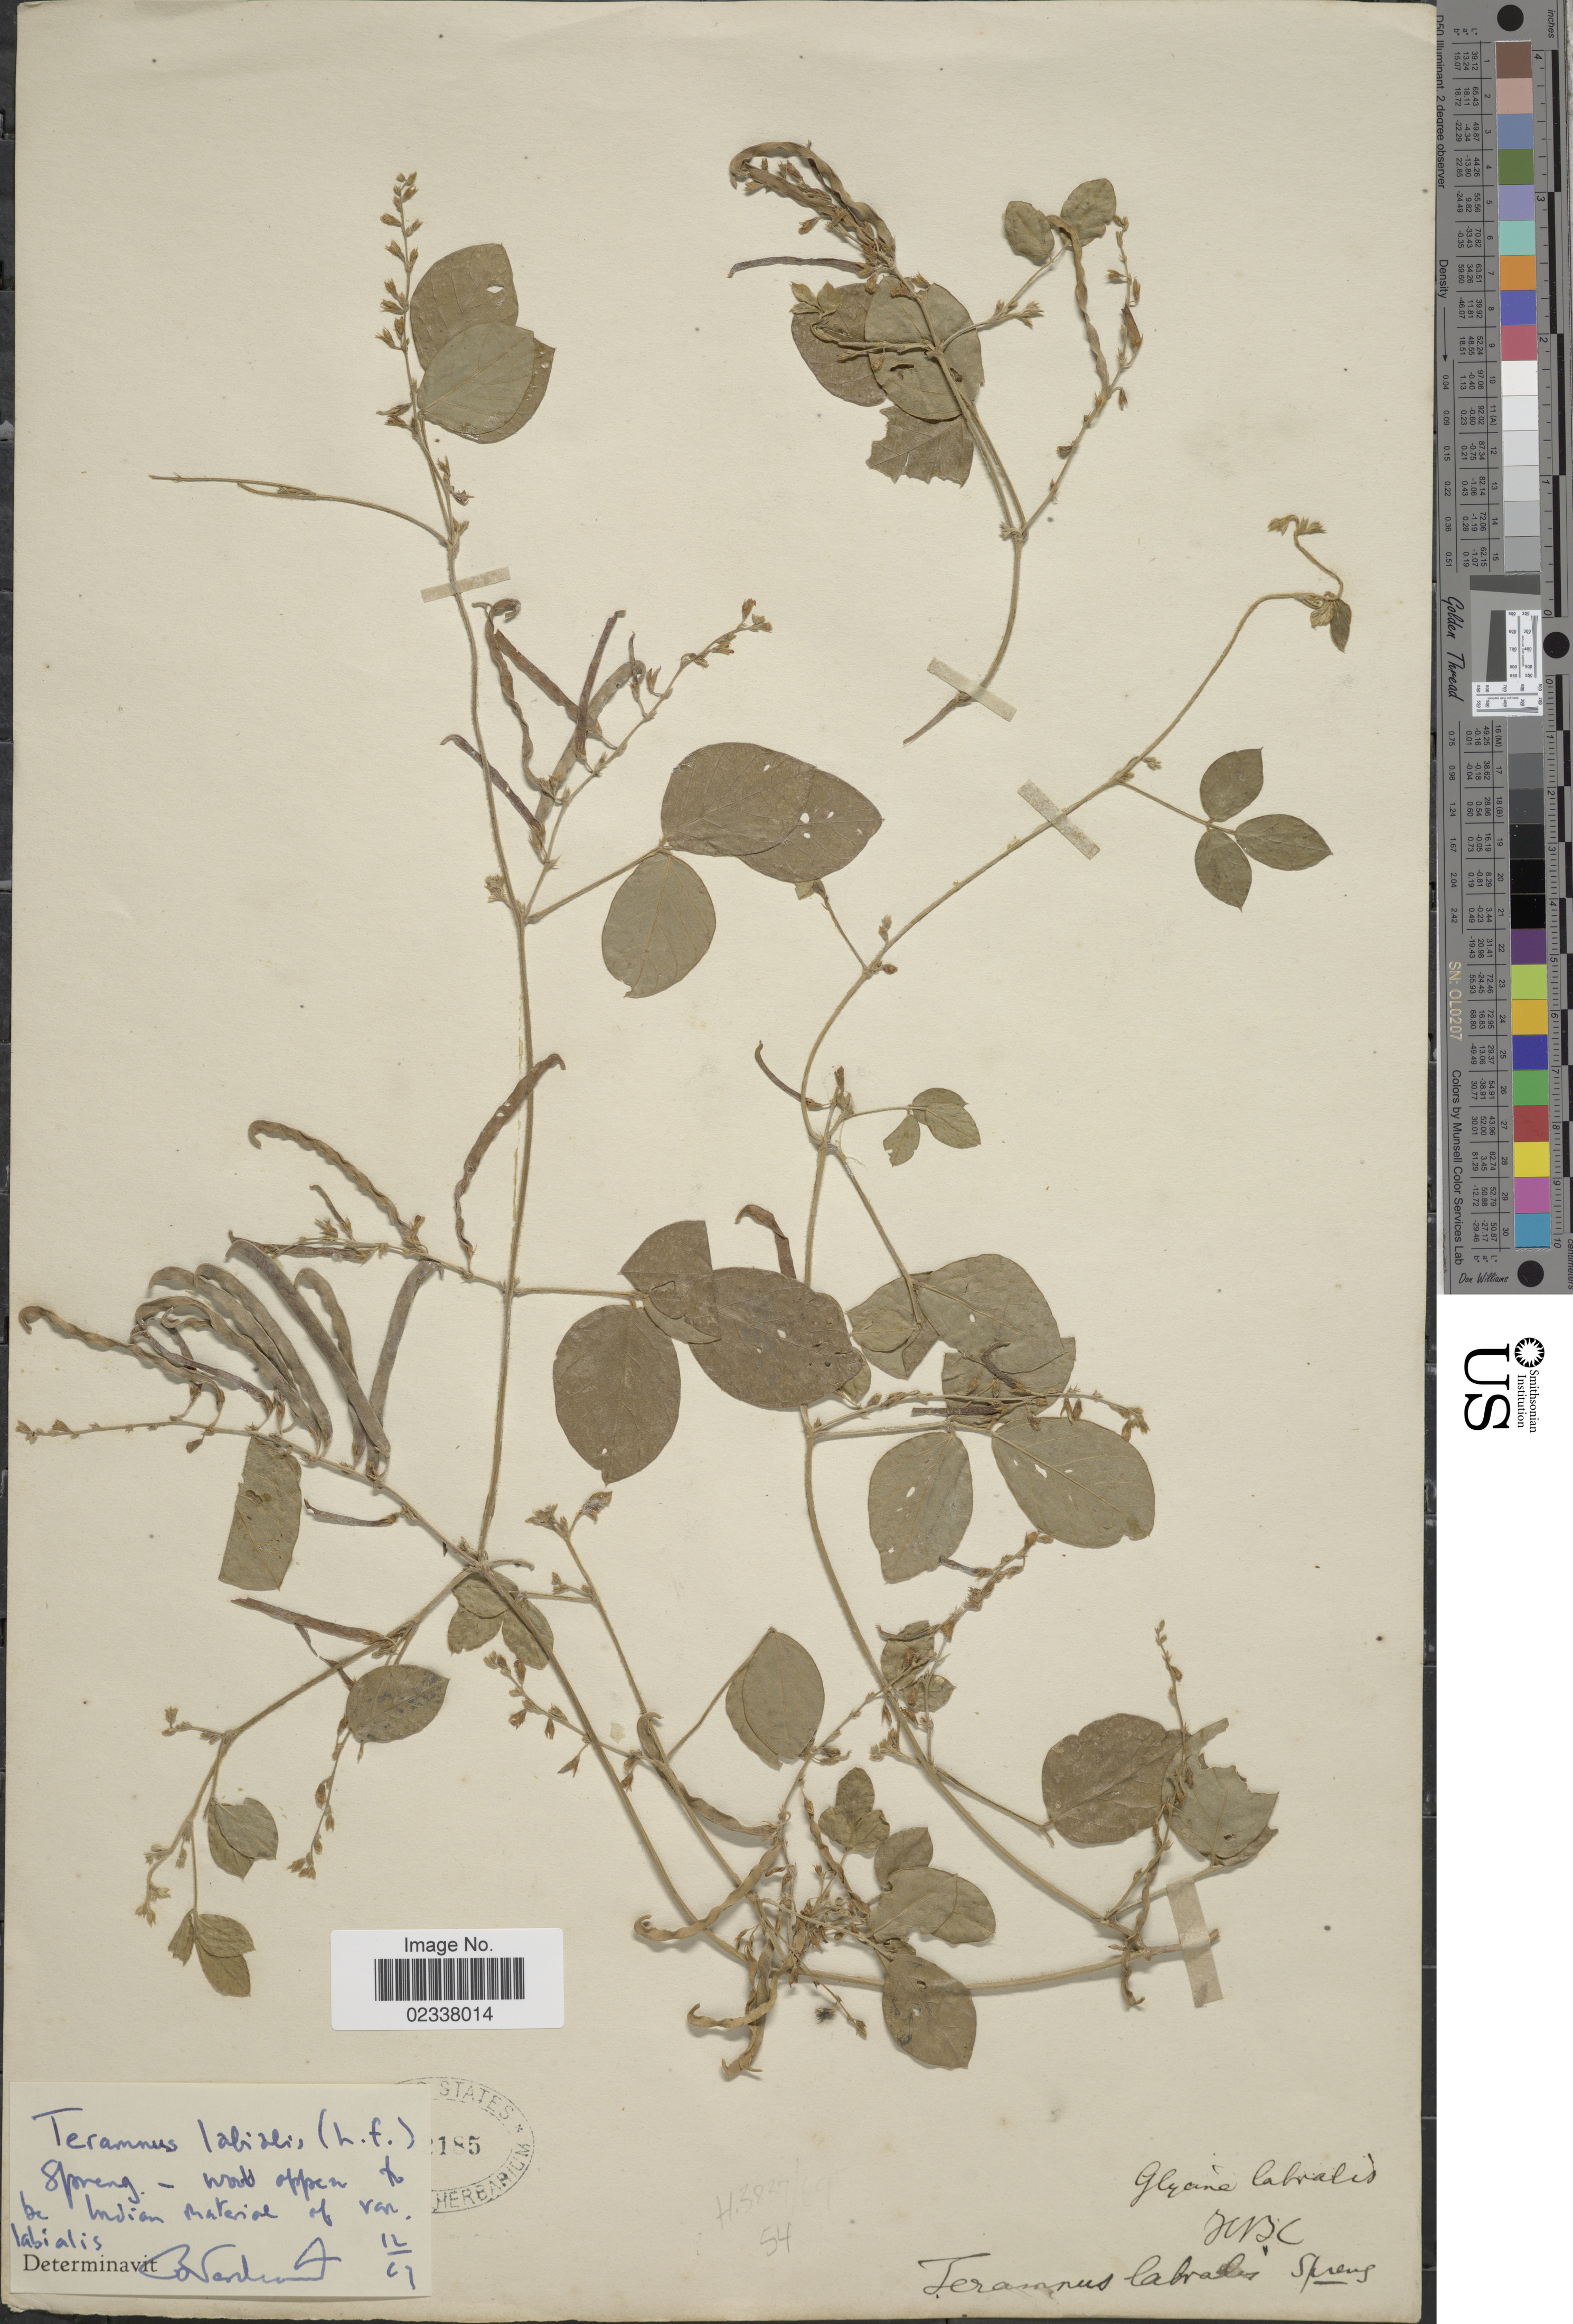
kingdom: Plantae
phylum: Tracheophyta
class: Magnoliopsida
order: Fabales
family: Fabaceae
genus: Teramnus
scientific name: Teramnus labialis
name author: (L. f.) Spreng.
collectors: H. B. C.